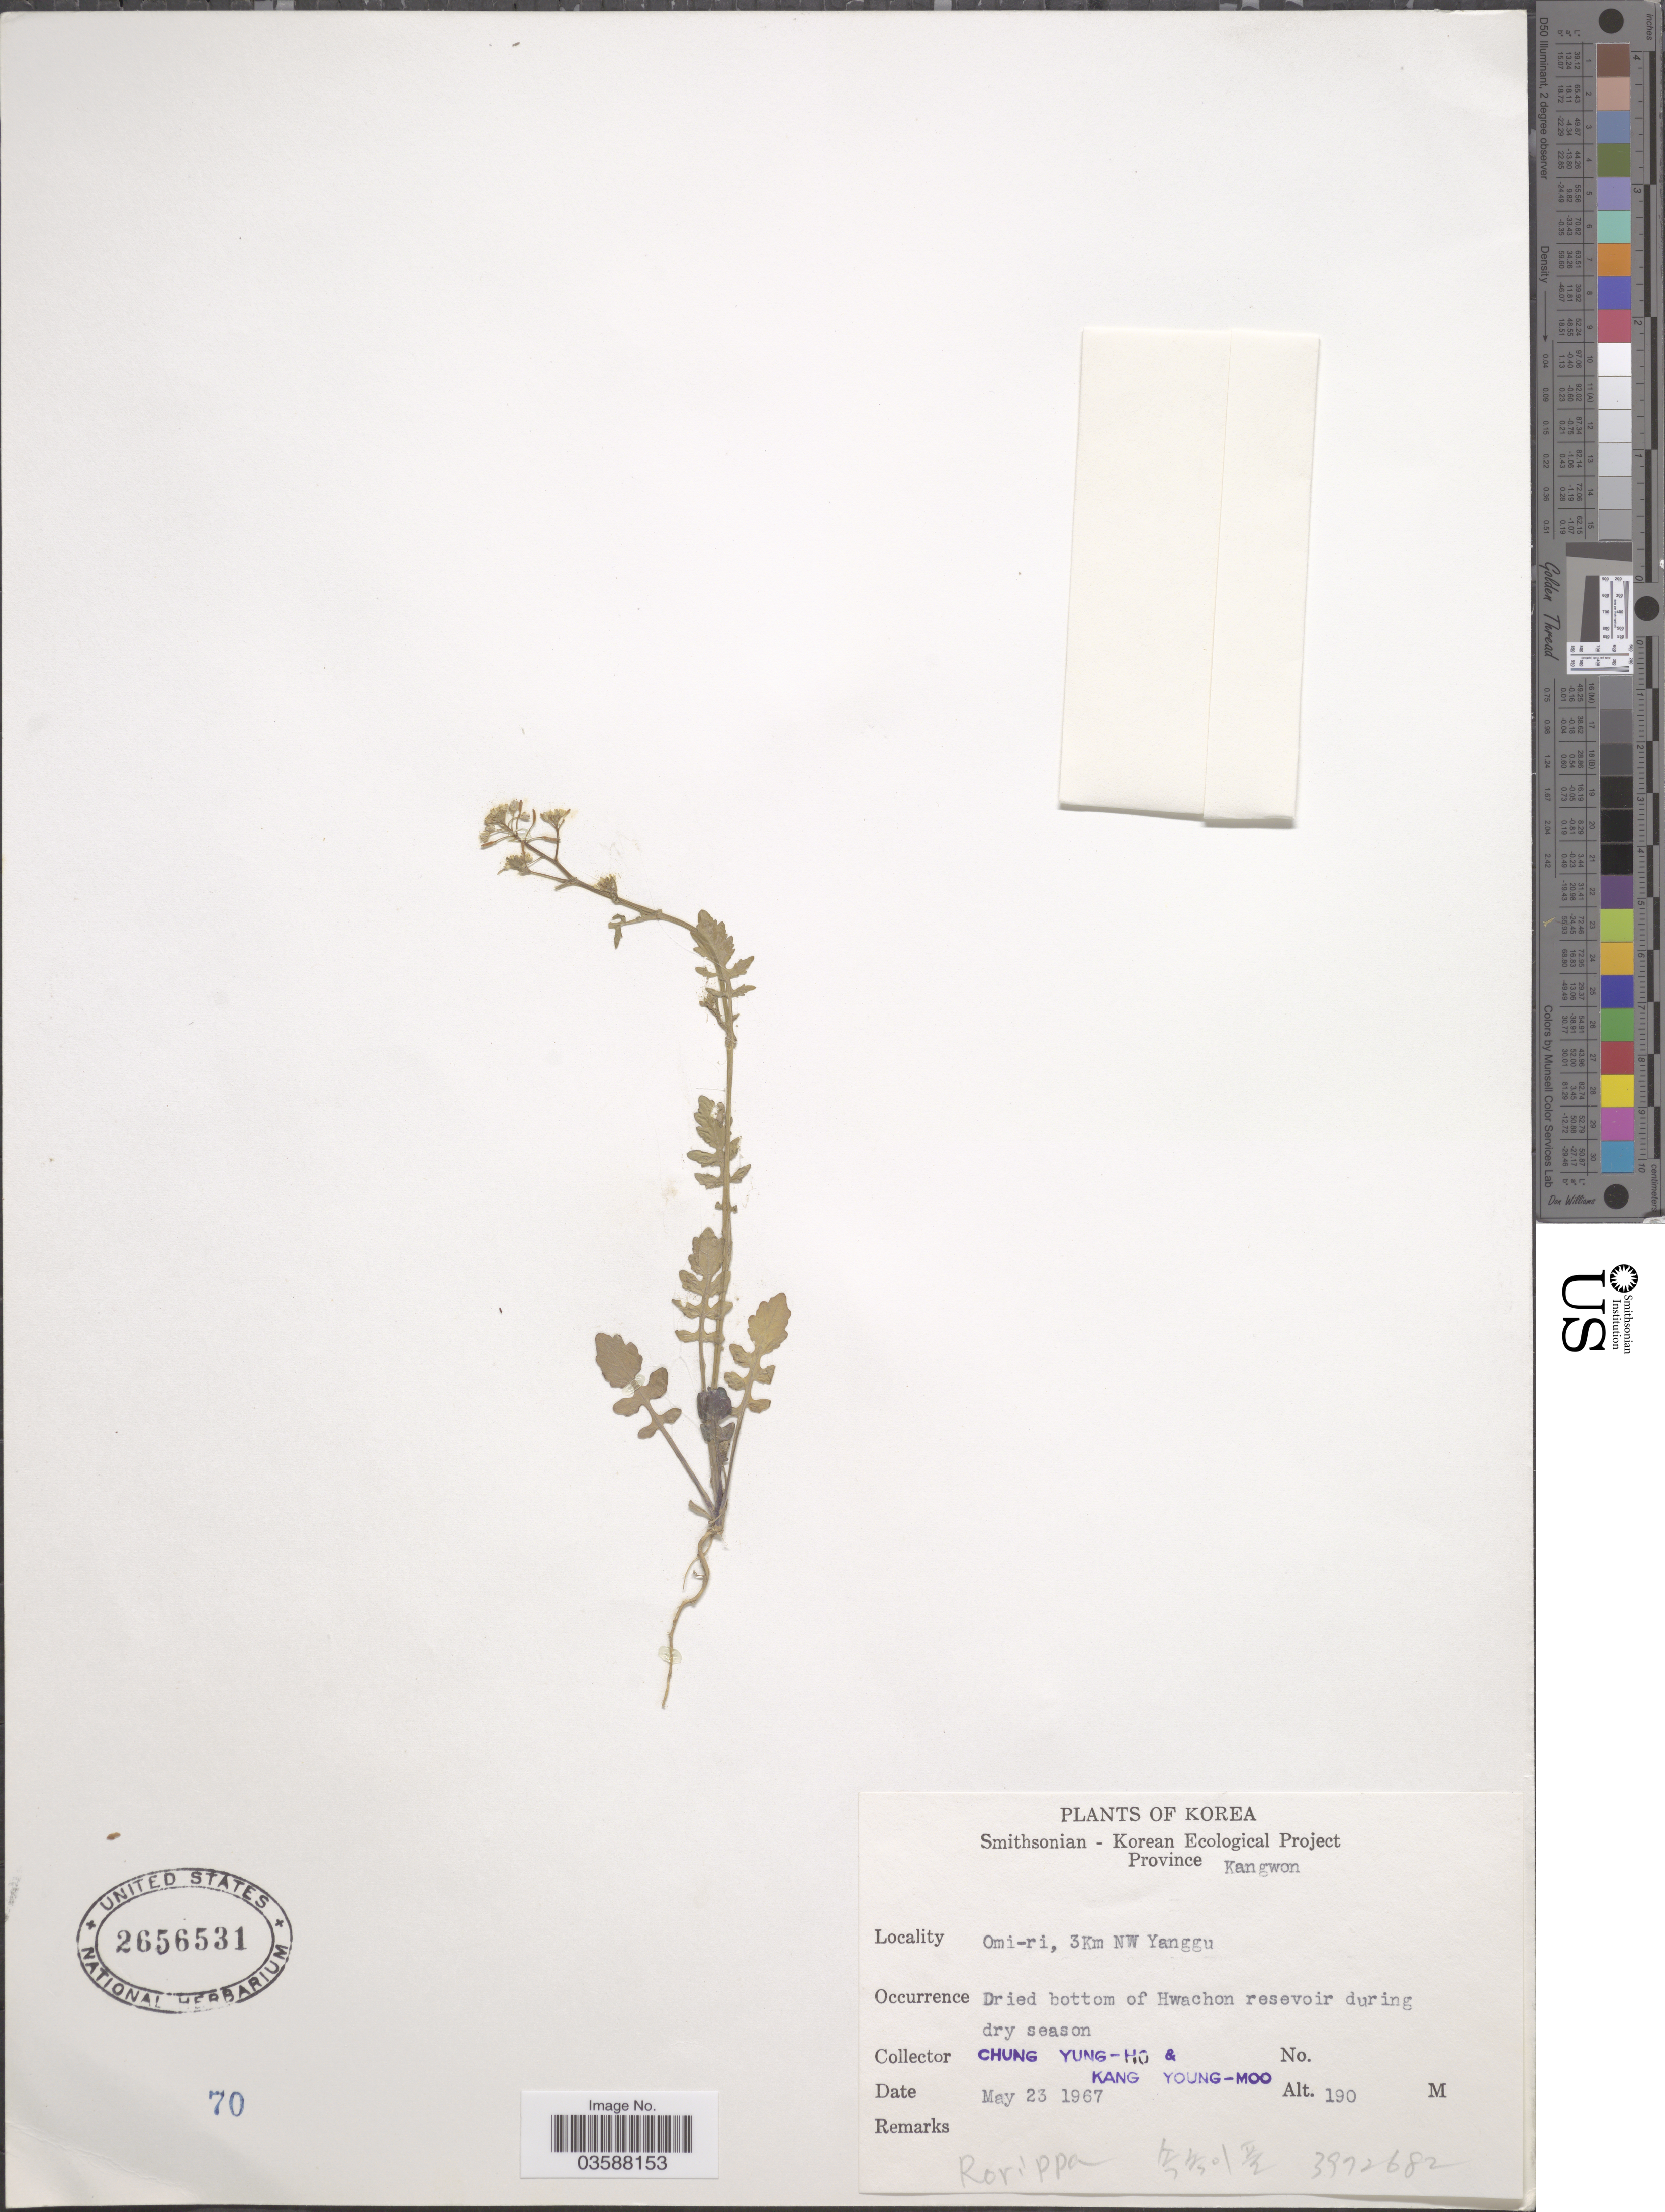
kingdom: Plantae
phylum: Tracheophyta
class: Magnoliopsida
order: Brassicales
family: Brassicaceae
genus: Rorippa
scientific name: Rorippa sp.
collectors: C. Yung-Ho & K. Young-Moo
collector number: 3972682?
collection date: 1967-05-23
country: North Korea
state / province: Kangwon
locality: Omi-ri, 3Km NW Yanggu. Dried bottom of Hwachon reservoir during dry season.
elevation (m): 190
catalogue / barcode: US 2656531